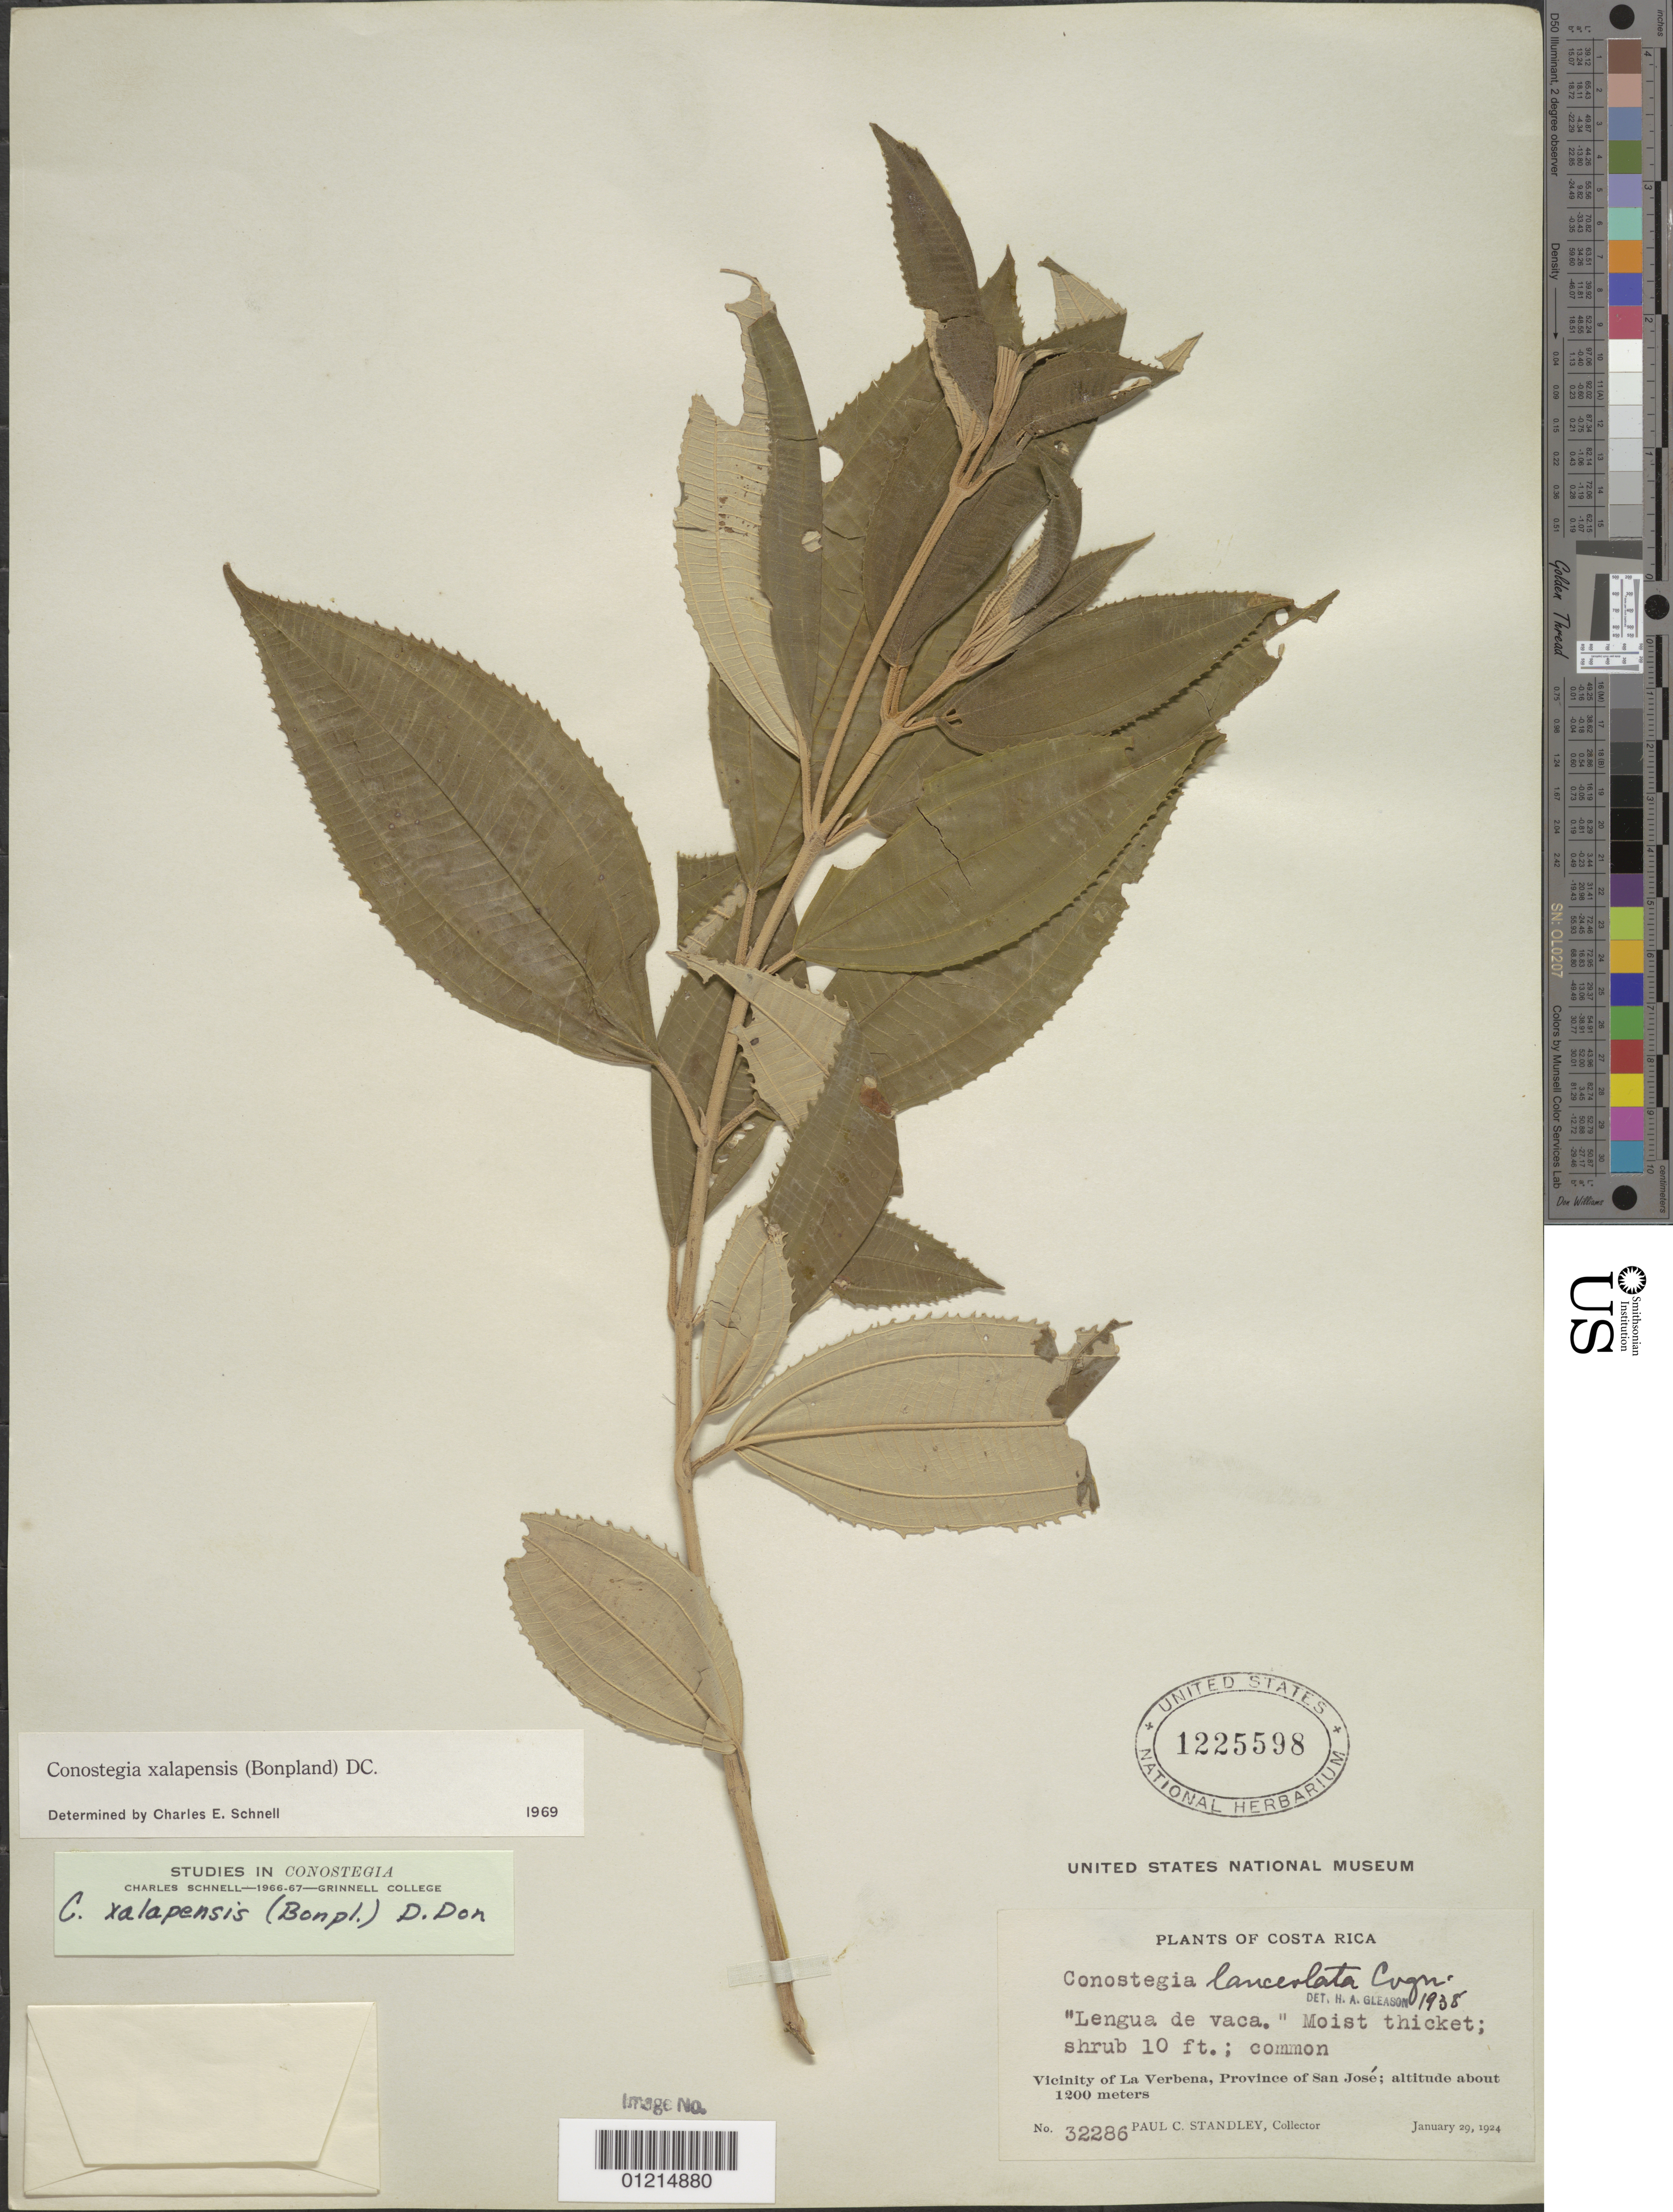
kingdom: Plantae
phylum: Tracheophyta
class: Magnoliopsida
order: Myrtales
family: Melastomataceae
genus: Conostegia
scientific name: Conostegia quadrangularis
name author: Schltdl. ex Steud.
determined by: Schnell, C. E.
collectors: P. C. Standley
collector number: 32286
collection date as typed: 29 Jan 1924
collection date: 1924-01-29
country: Costa Rica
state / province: San José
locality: Vicinity of La Verbena.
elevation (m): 1200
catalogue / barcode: US 1225598